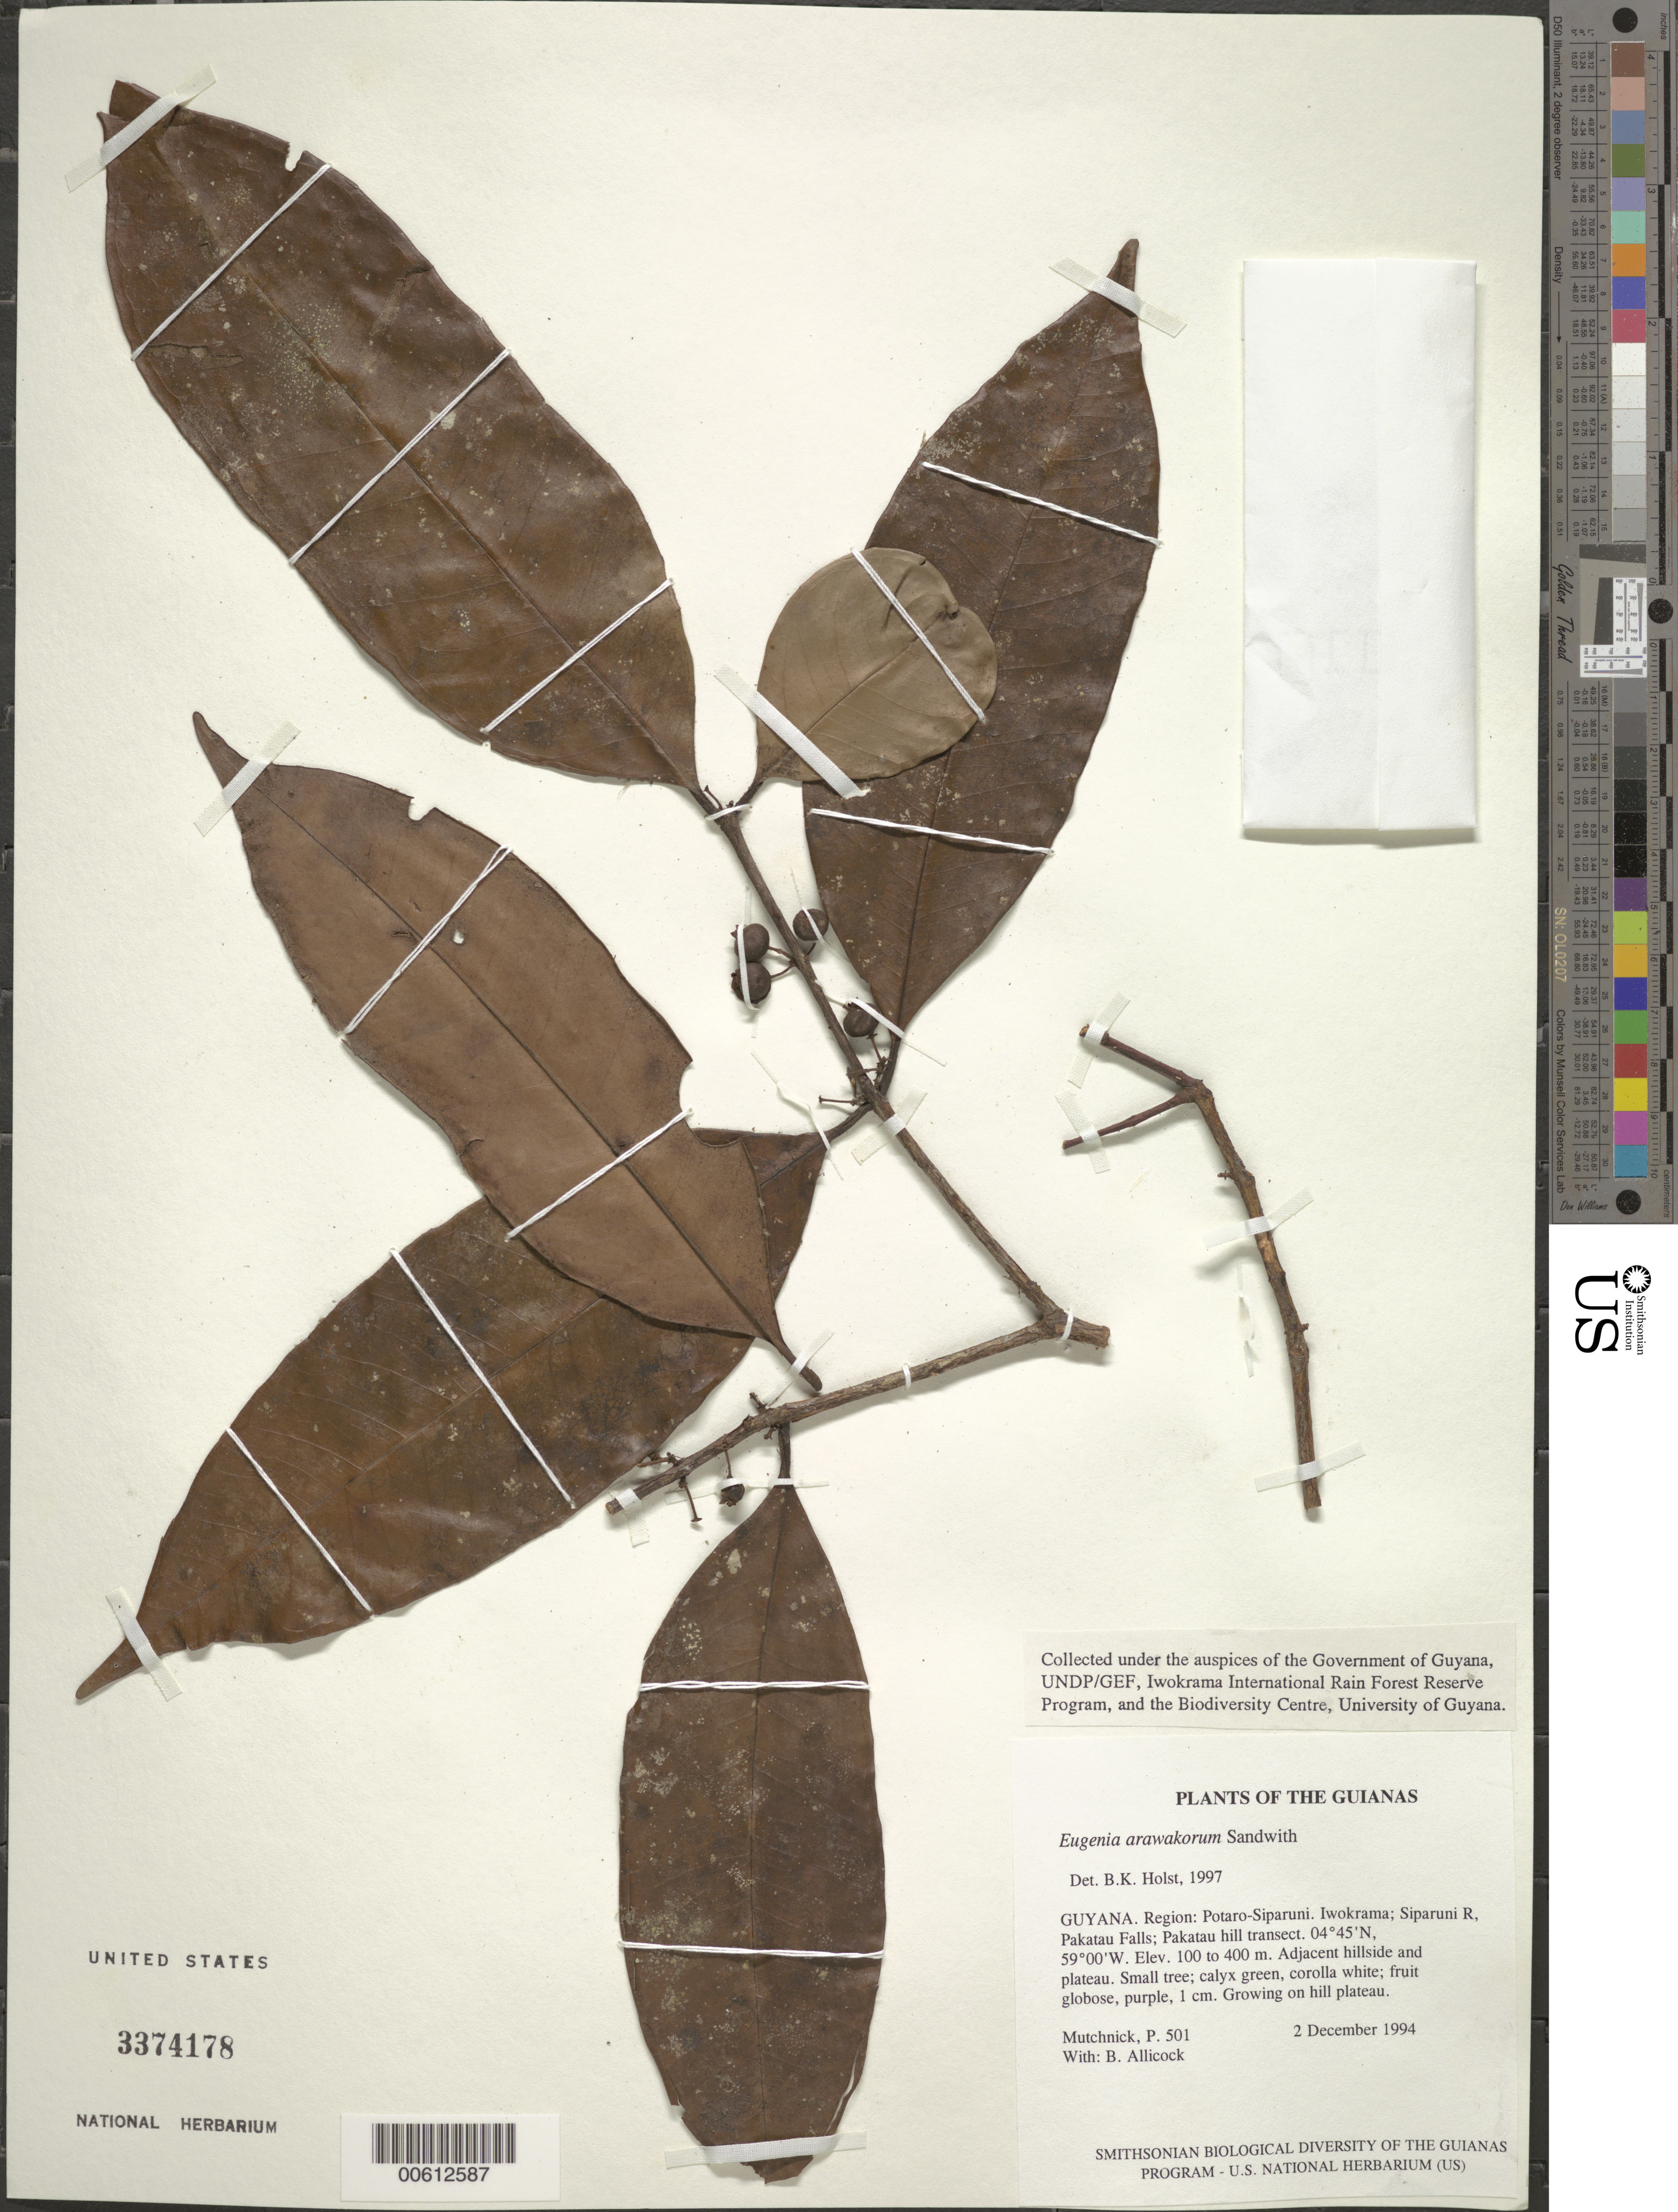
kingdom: Plantae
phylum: Tracheophyta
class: Magnoliopsida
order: Myrtales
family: Myrtaceae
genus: Eugenia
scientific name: Eugenia arawakorum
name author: Sandwith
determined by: Holst, Bruce K.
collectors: P. Mutchnick & B. Allicock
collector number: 501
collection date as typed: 2 December 1994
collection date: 1994-12-02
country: Guyana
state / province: Potaro-Siparuni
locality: Iwokrama; Siparuni R, Pakatau Falls; Pakatau hill transect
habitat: Adjacent hillside and plateau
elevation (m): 100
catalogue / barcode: US 3374178